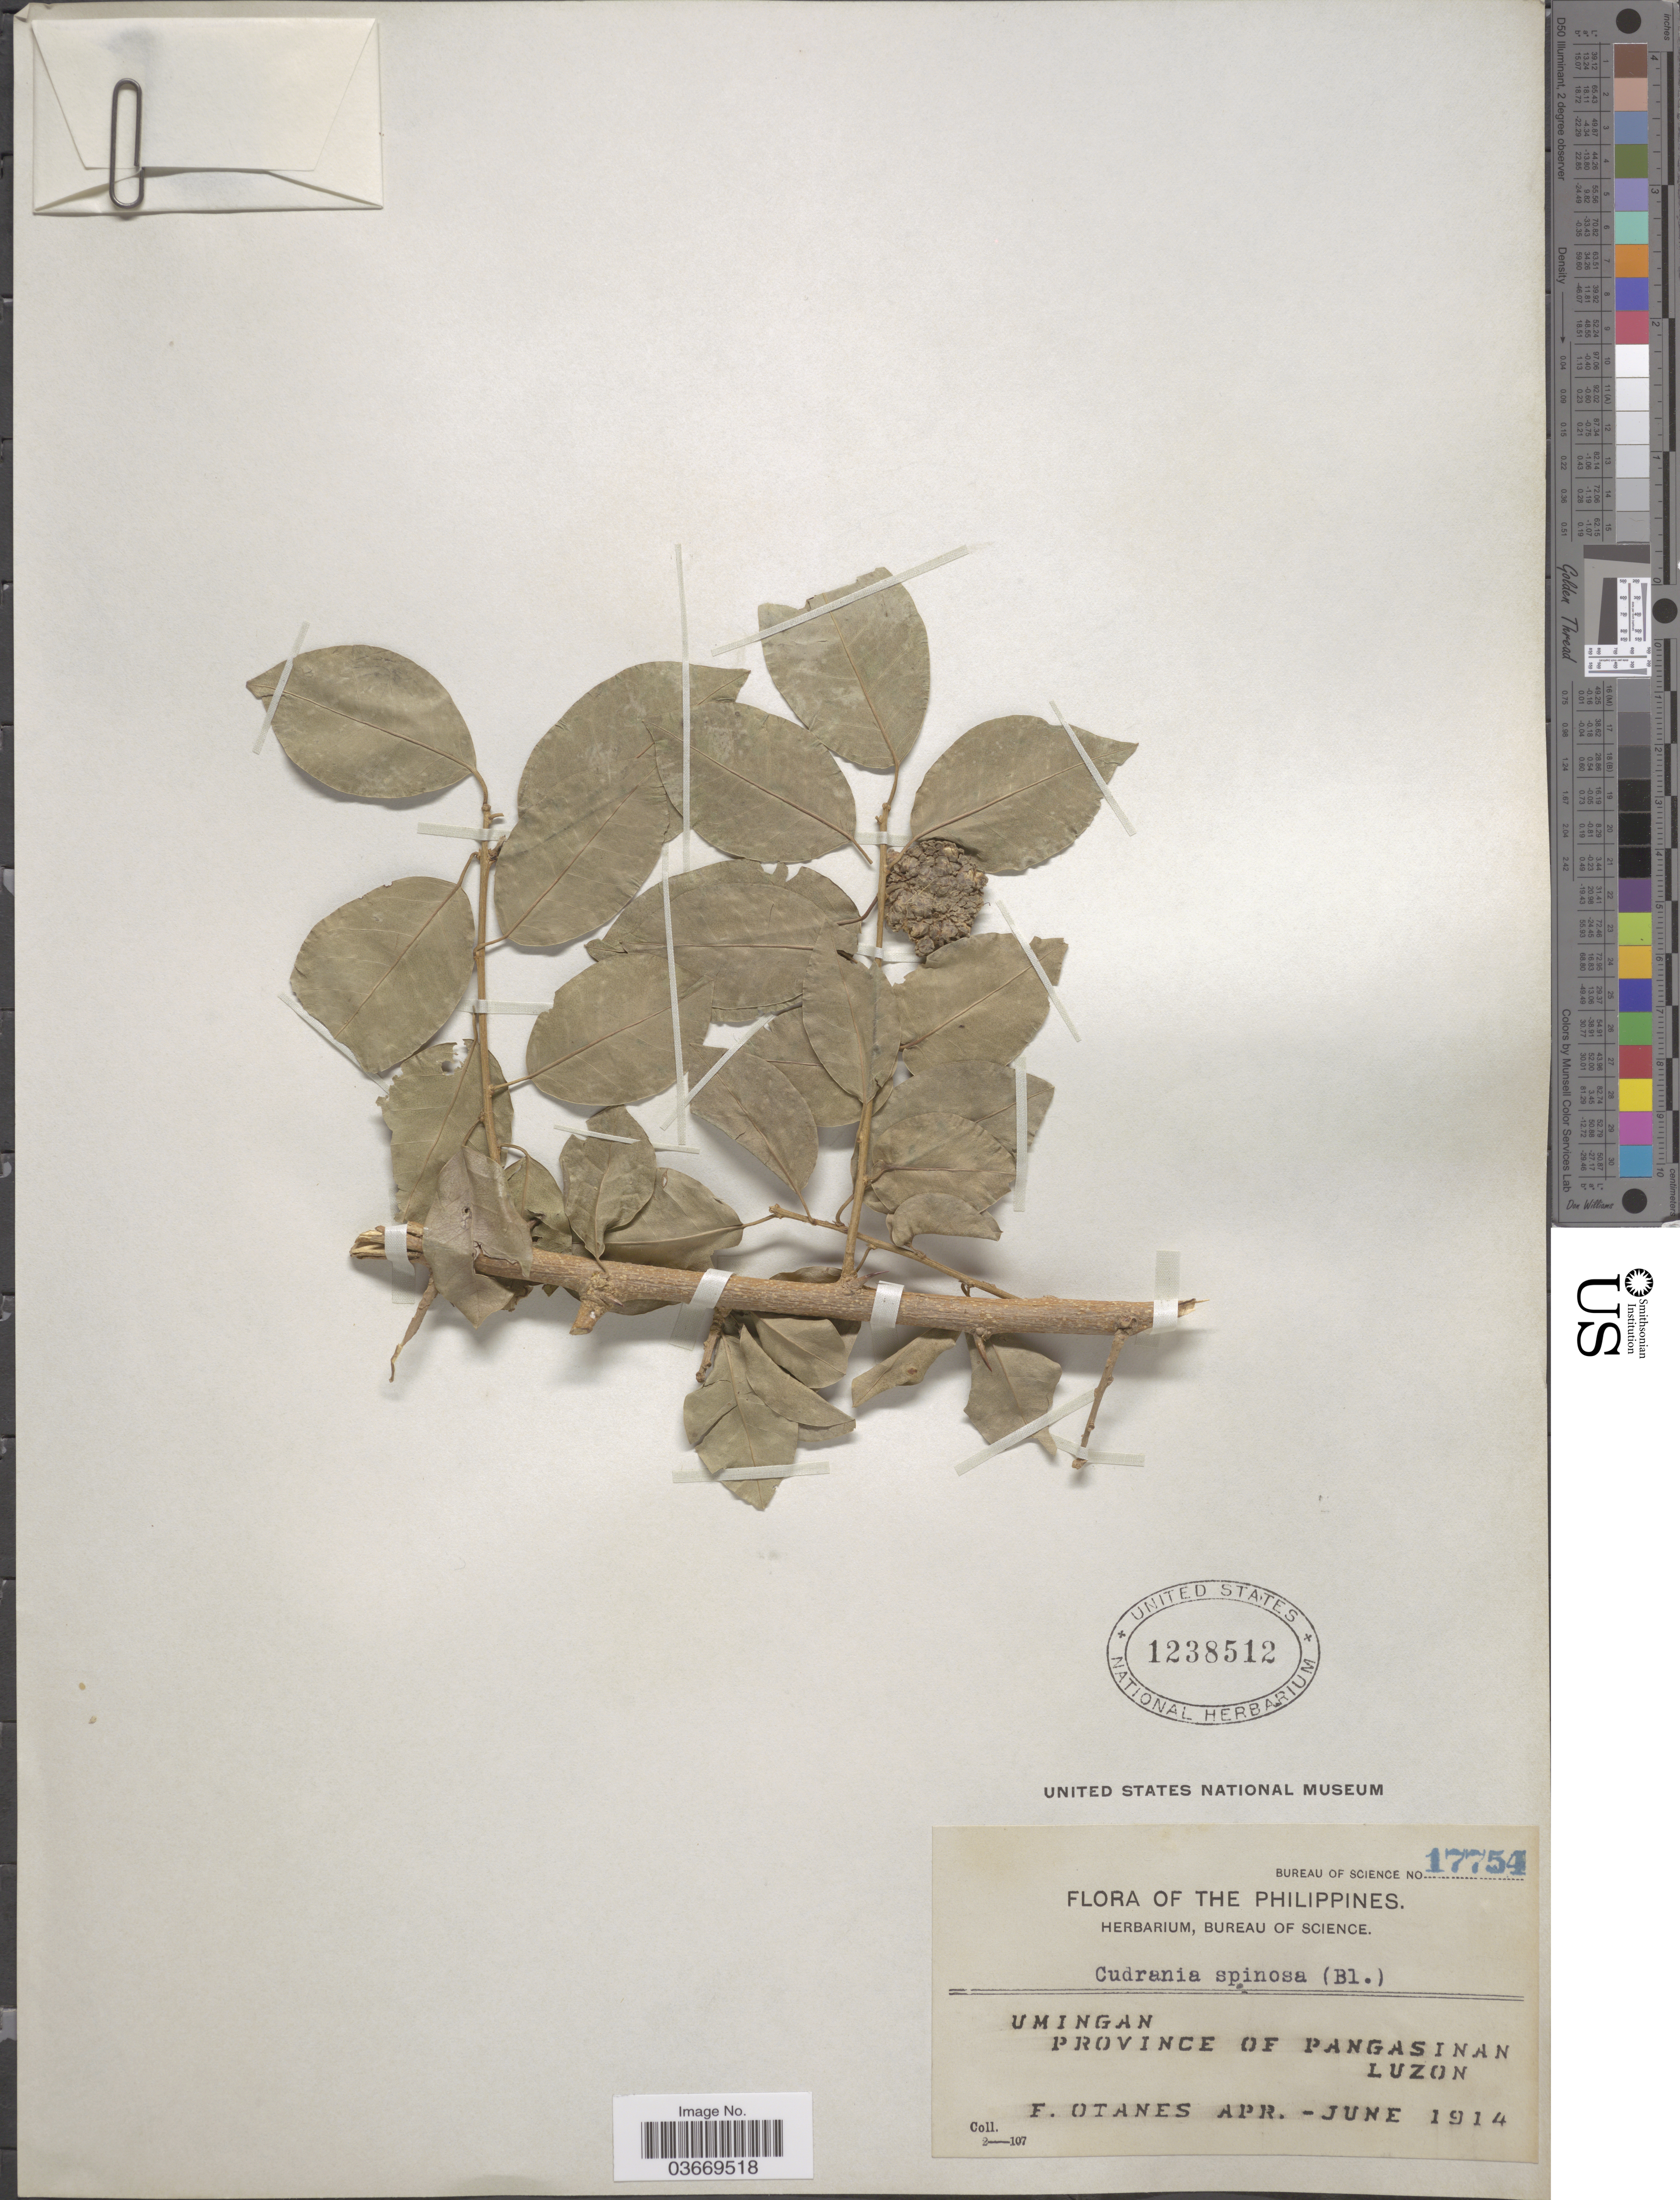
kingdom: Plantae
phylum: Tracheophyta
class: Magnoliopsida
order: Rosales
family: Moraceae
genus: Maclura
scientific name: Maclura cochinchinensis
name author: (Lour.) Corner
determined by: Strong, Mark T., (BOT), Smithsonian Institution - National Museum of Natural History (UNITED STATES)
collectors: F. Q. Otanes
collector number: Bureau of Science 17754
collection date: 1914-04/1914-06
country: Philippines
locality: Umingan, Province of Pangasinan, Luzon.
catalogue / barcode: US 1238512